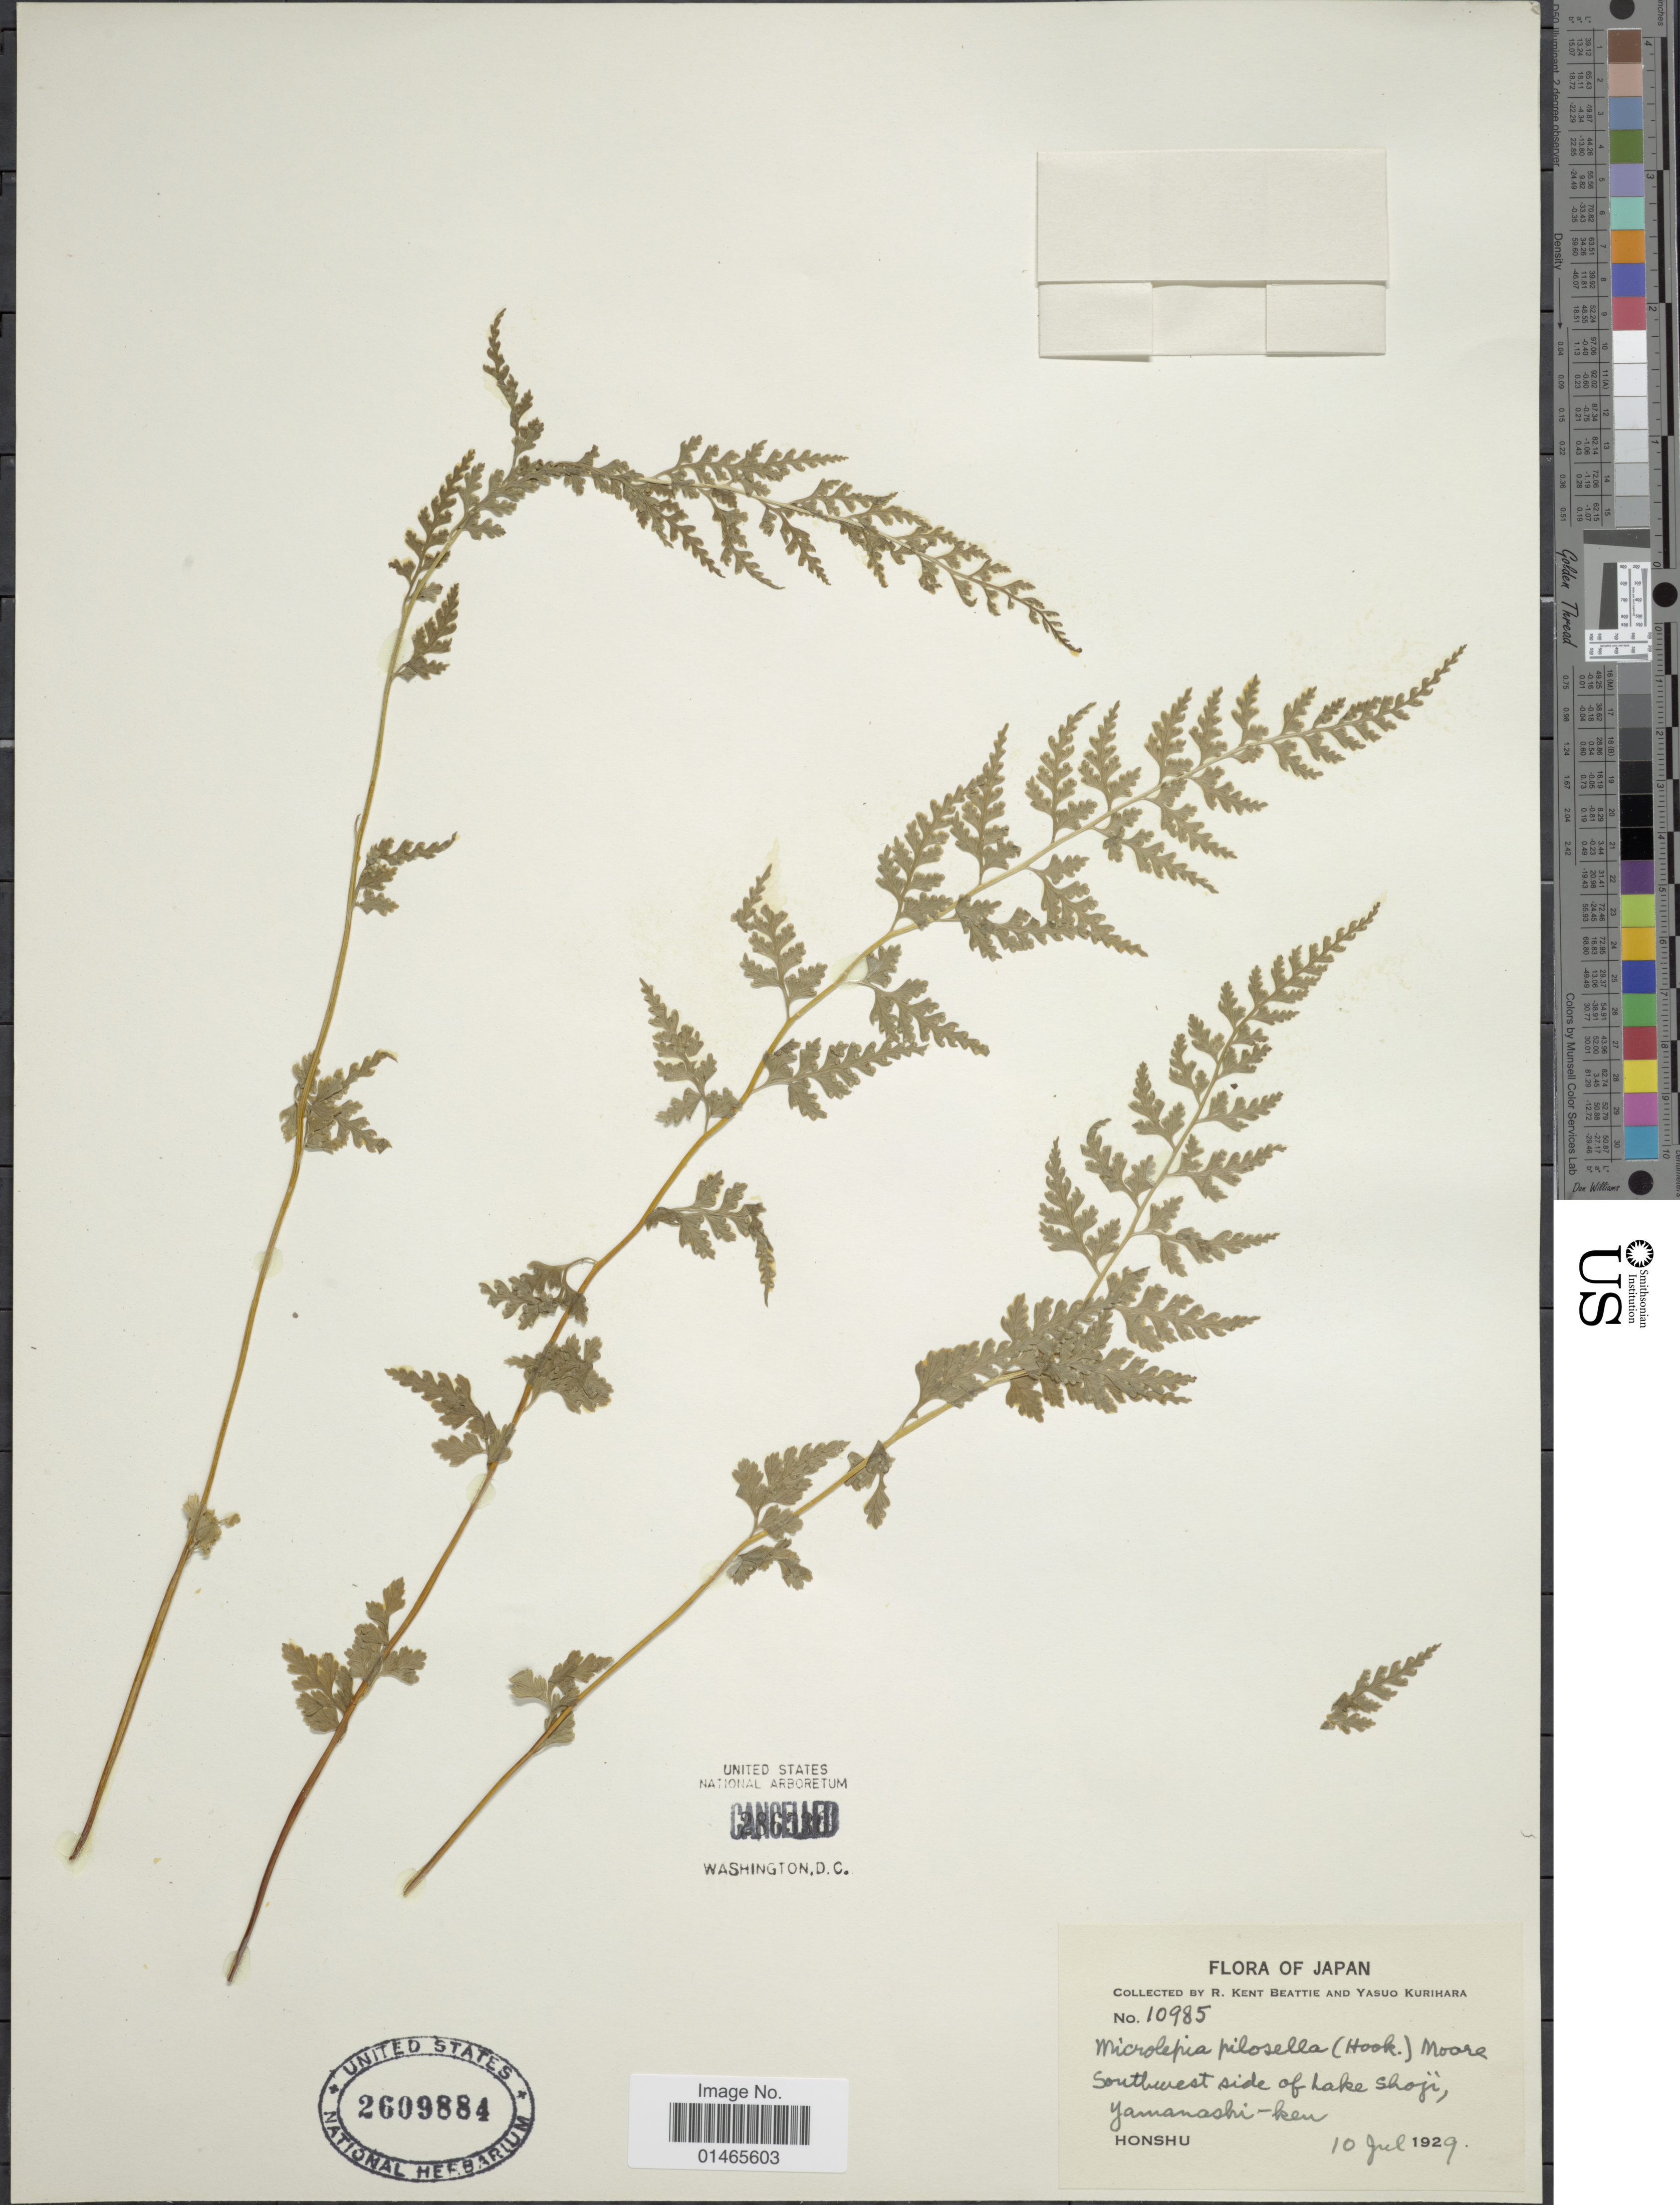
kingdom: Plantae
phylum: Tracheophyta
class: Polypodiopsida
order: Polypodiales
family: Dennstaedtiaceae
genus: Microlepia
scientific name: Microlepia pilosella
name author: (Hook.) T. Moore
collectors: R. K. Beattie & Y. Kurihara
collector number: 10985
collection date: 1929-07-10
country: Japan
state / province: Yamanasi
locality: Southwest side of Lake Shoji, Yamanashi-ken, Honshu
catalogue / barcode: US 2609884